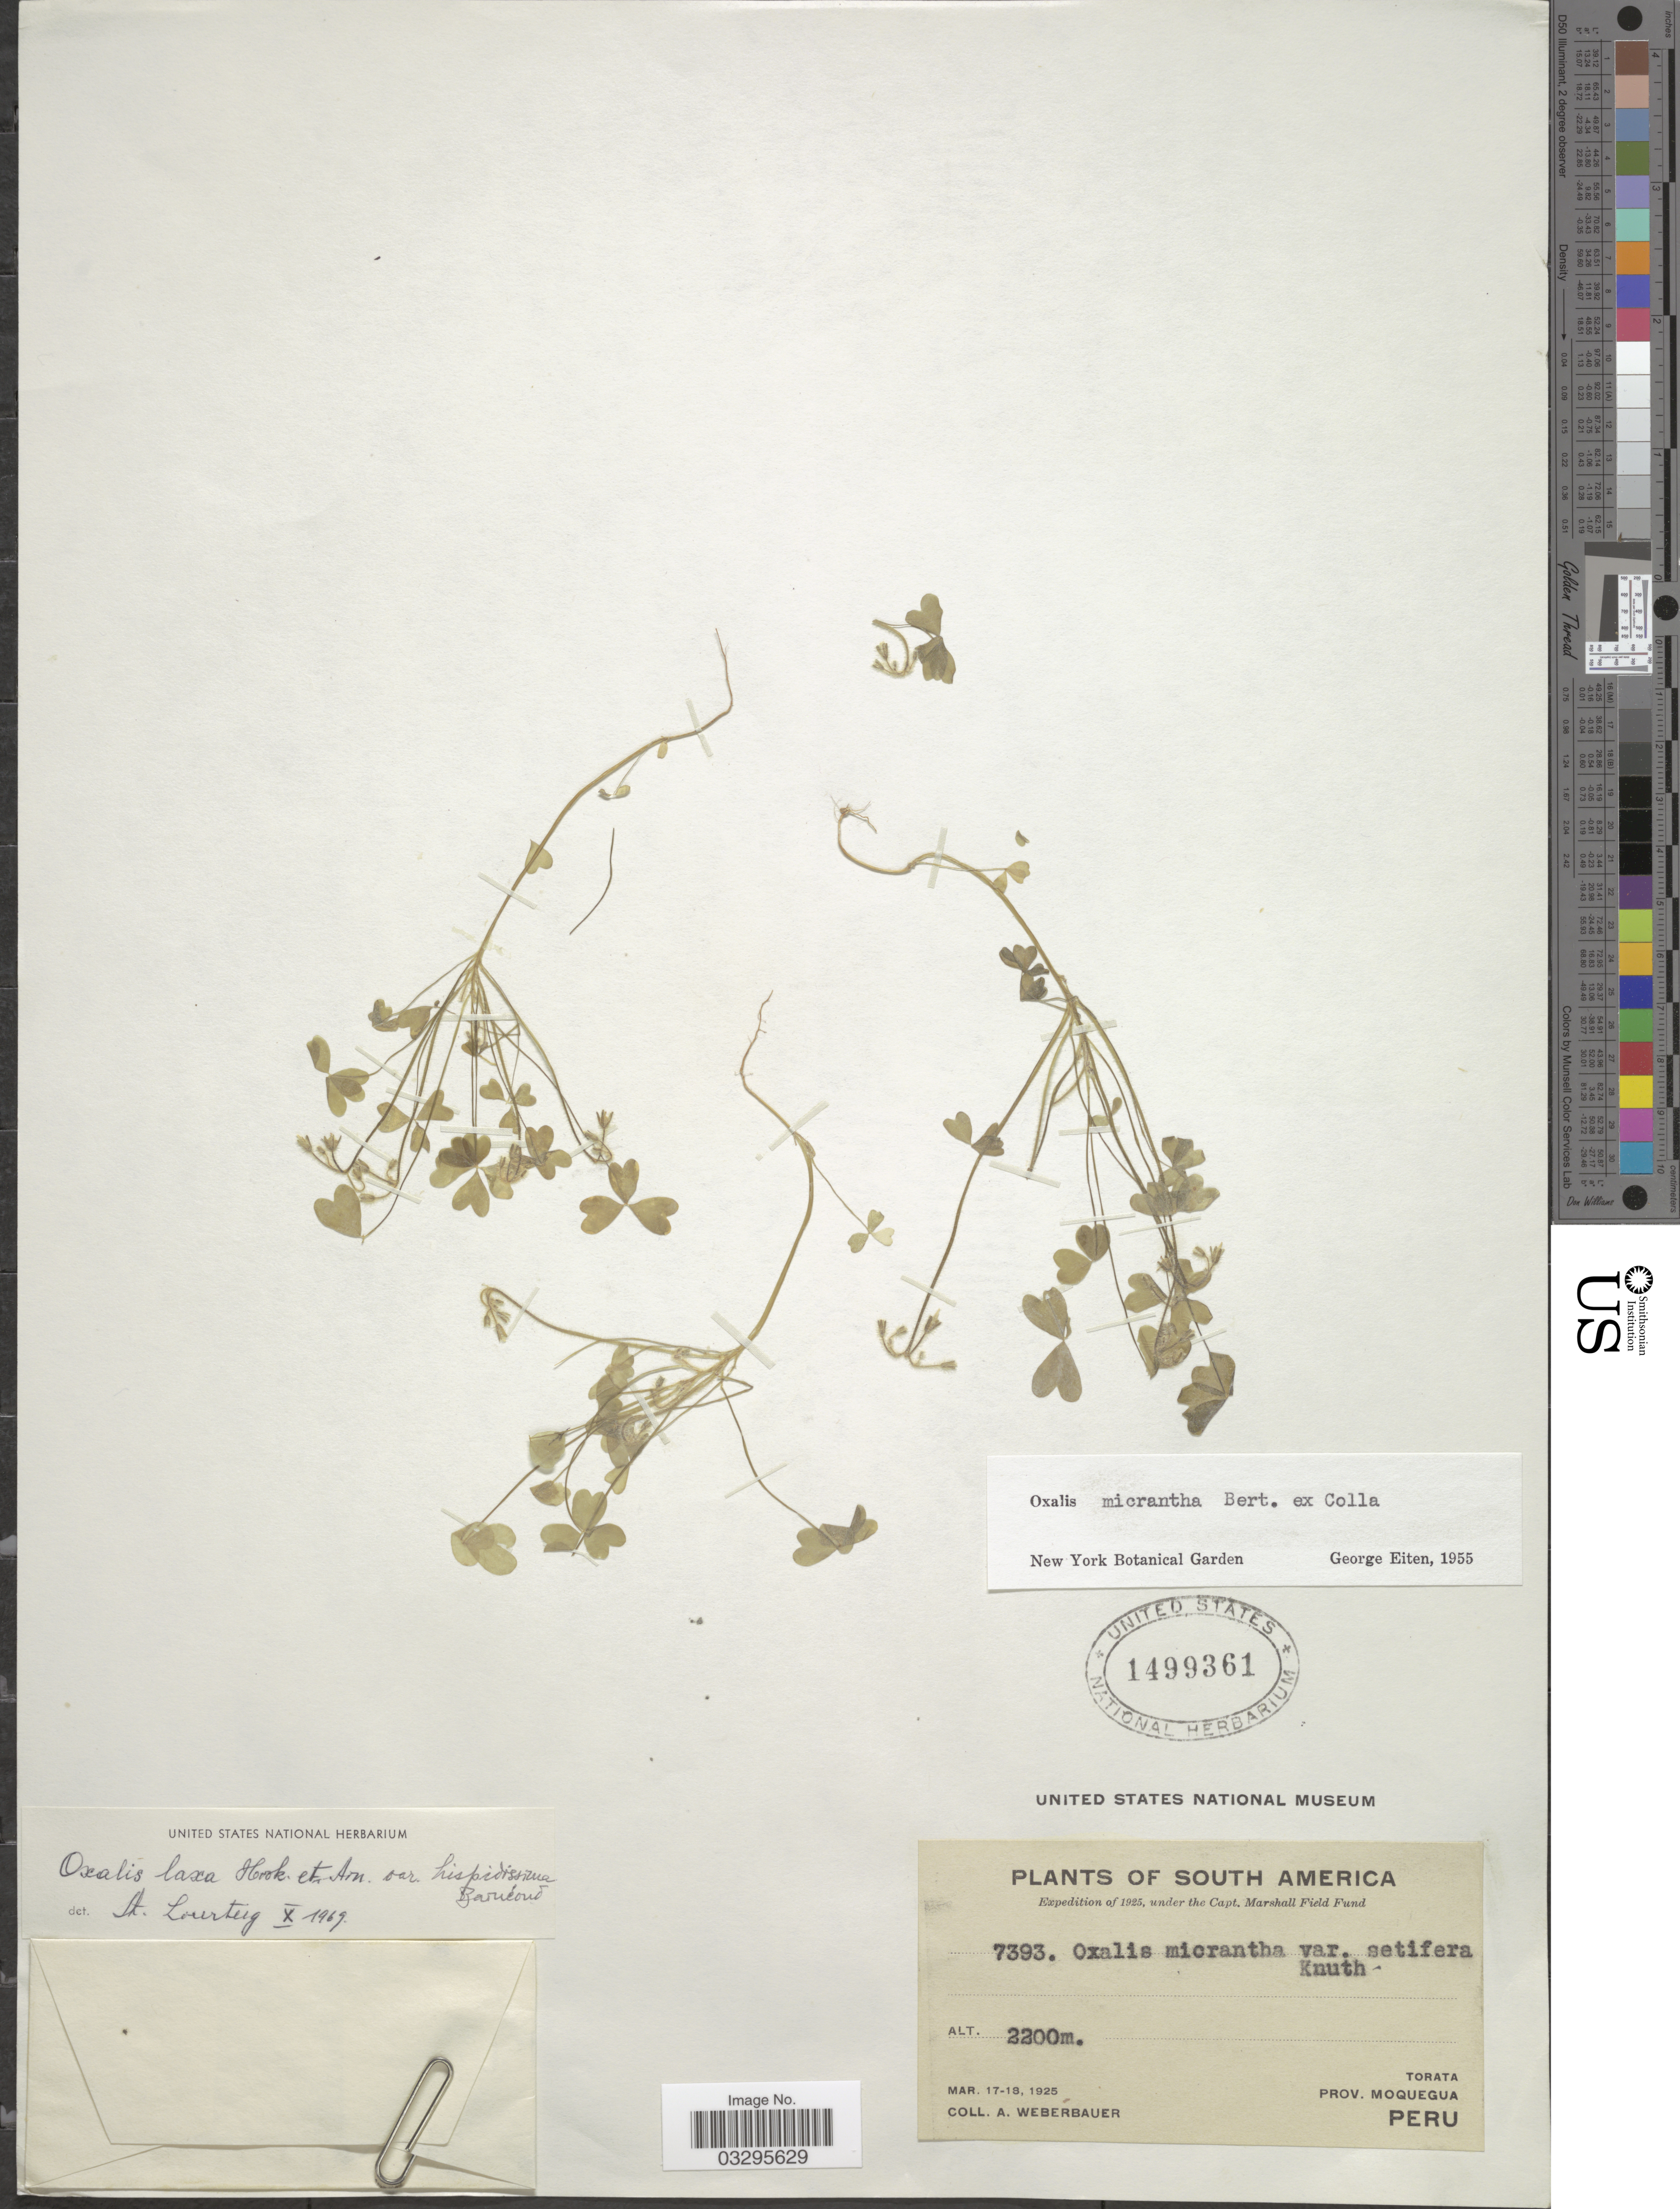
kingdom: Plantae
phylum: Tracheophyta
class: Magnoliopsida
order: Oxalidales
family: Oxalidaceae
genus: Oxalis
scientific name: Oxalis laxa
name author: Hook. & Arn.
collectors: A. Weberbauer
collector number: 7393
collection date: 1925-03-17/1925-03-18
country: Peru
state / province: Moquegua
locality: Torata.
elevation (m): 2200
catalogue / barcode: US 1499361